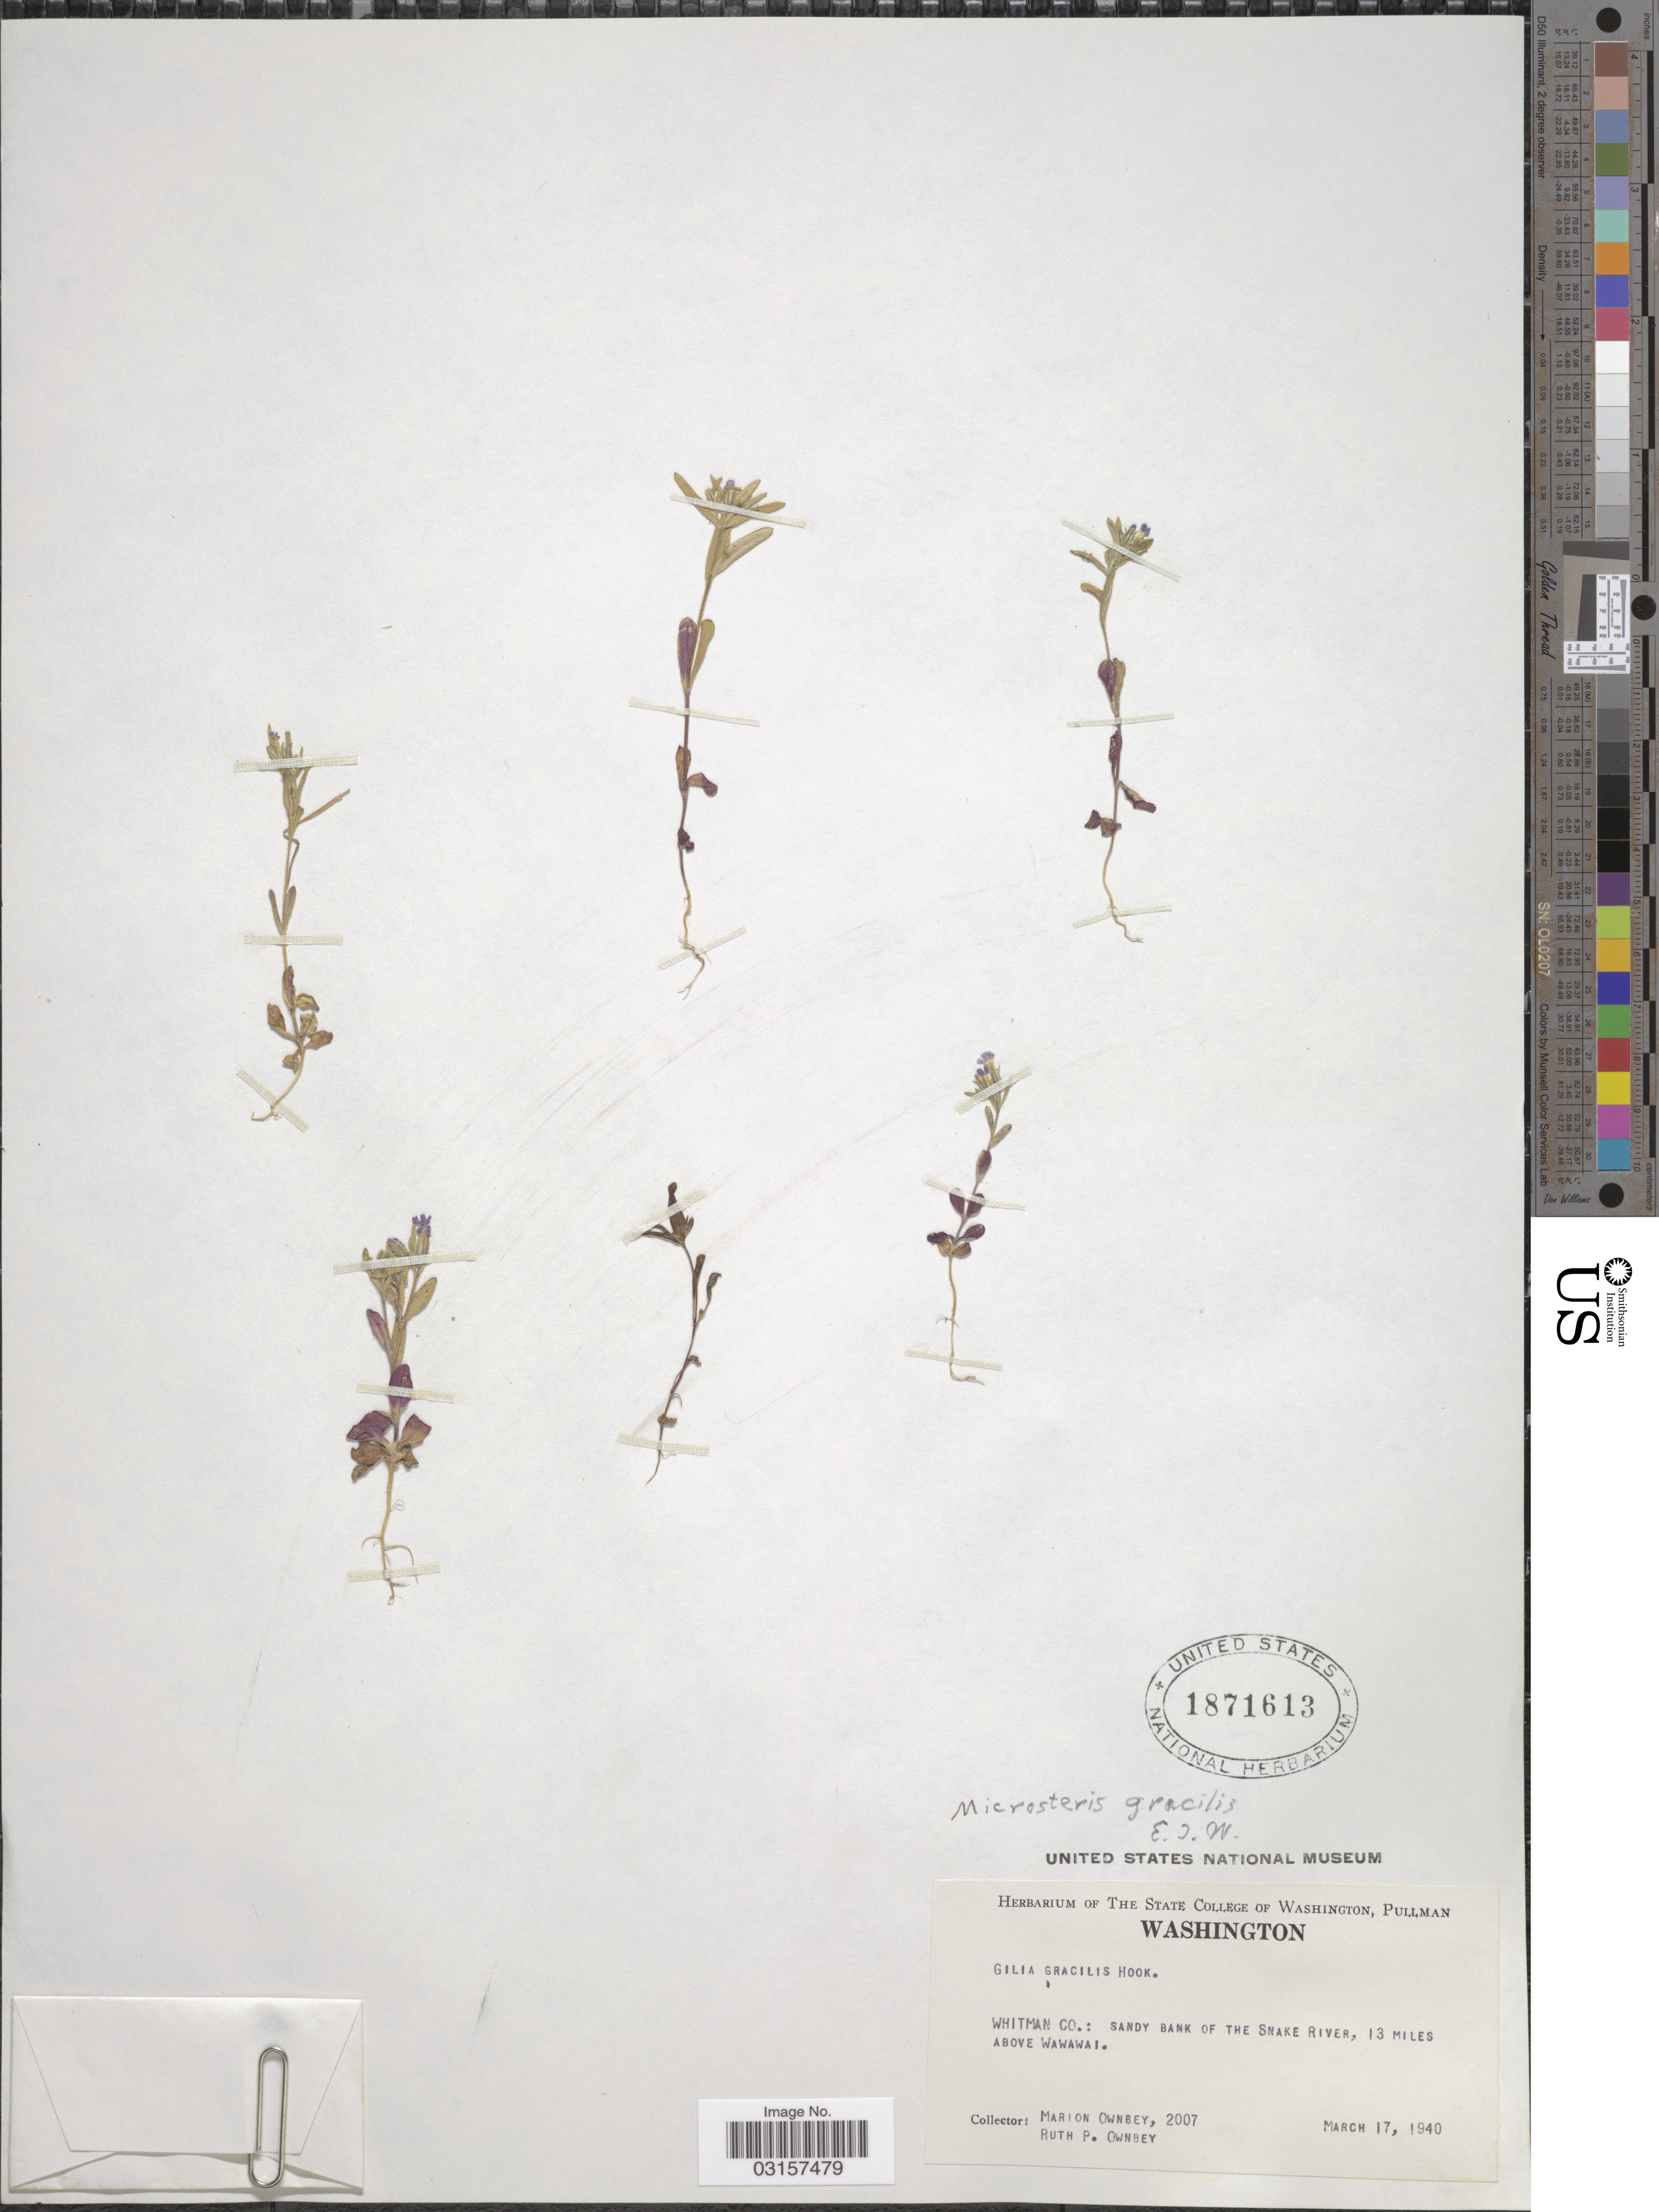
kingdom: Plantae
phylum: Tracheophyta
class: Magnoliopsida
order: Ericales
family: Polemoniaceae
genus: Microsteris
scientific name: Microsteris gracilis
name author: (Hook.) Greene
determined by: (US) Smithsonian Institution - National Museum of Natural History - Department of Botany (UNITED STATES)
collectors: M. Ownbey & R. Ownbey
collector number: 2007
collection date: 1940-03-17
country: United States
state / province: Washington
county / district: Whitman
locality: Whitman Co.: Sandy bank of the Snake River, 13 miles above Wawawai.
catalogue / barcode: US 1871613